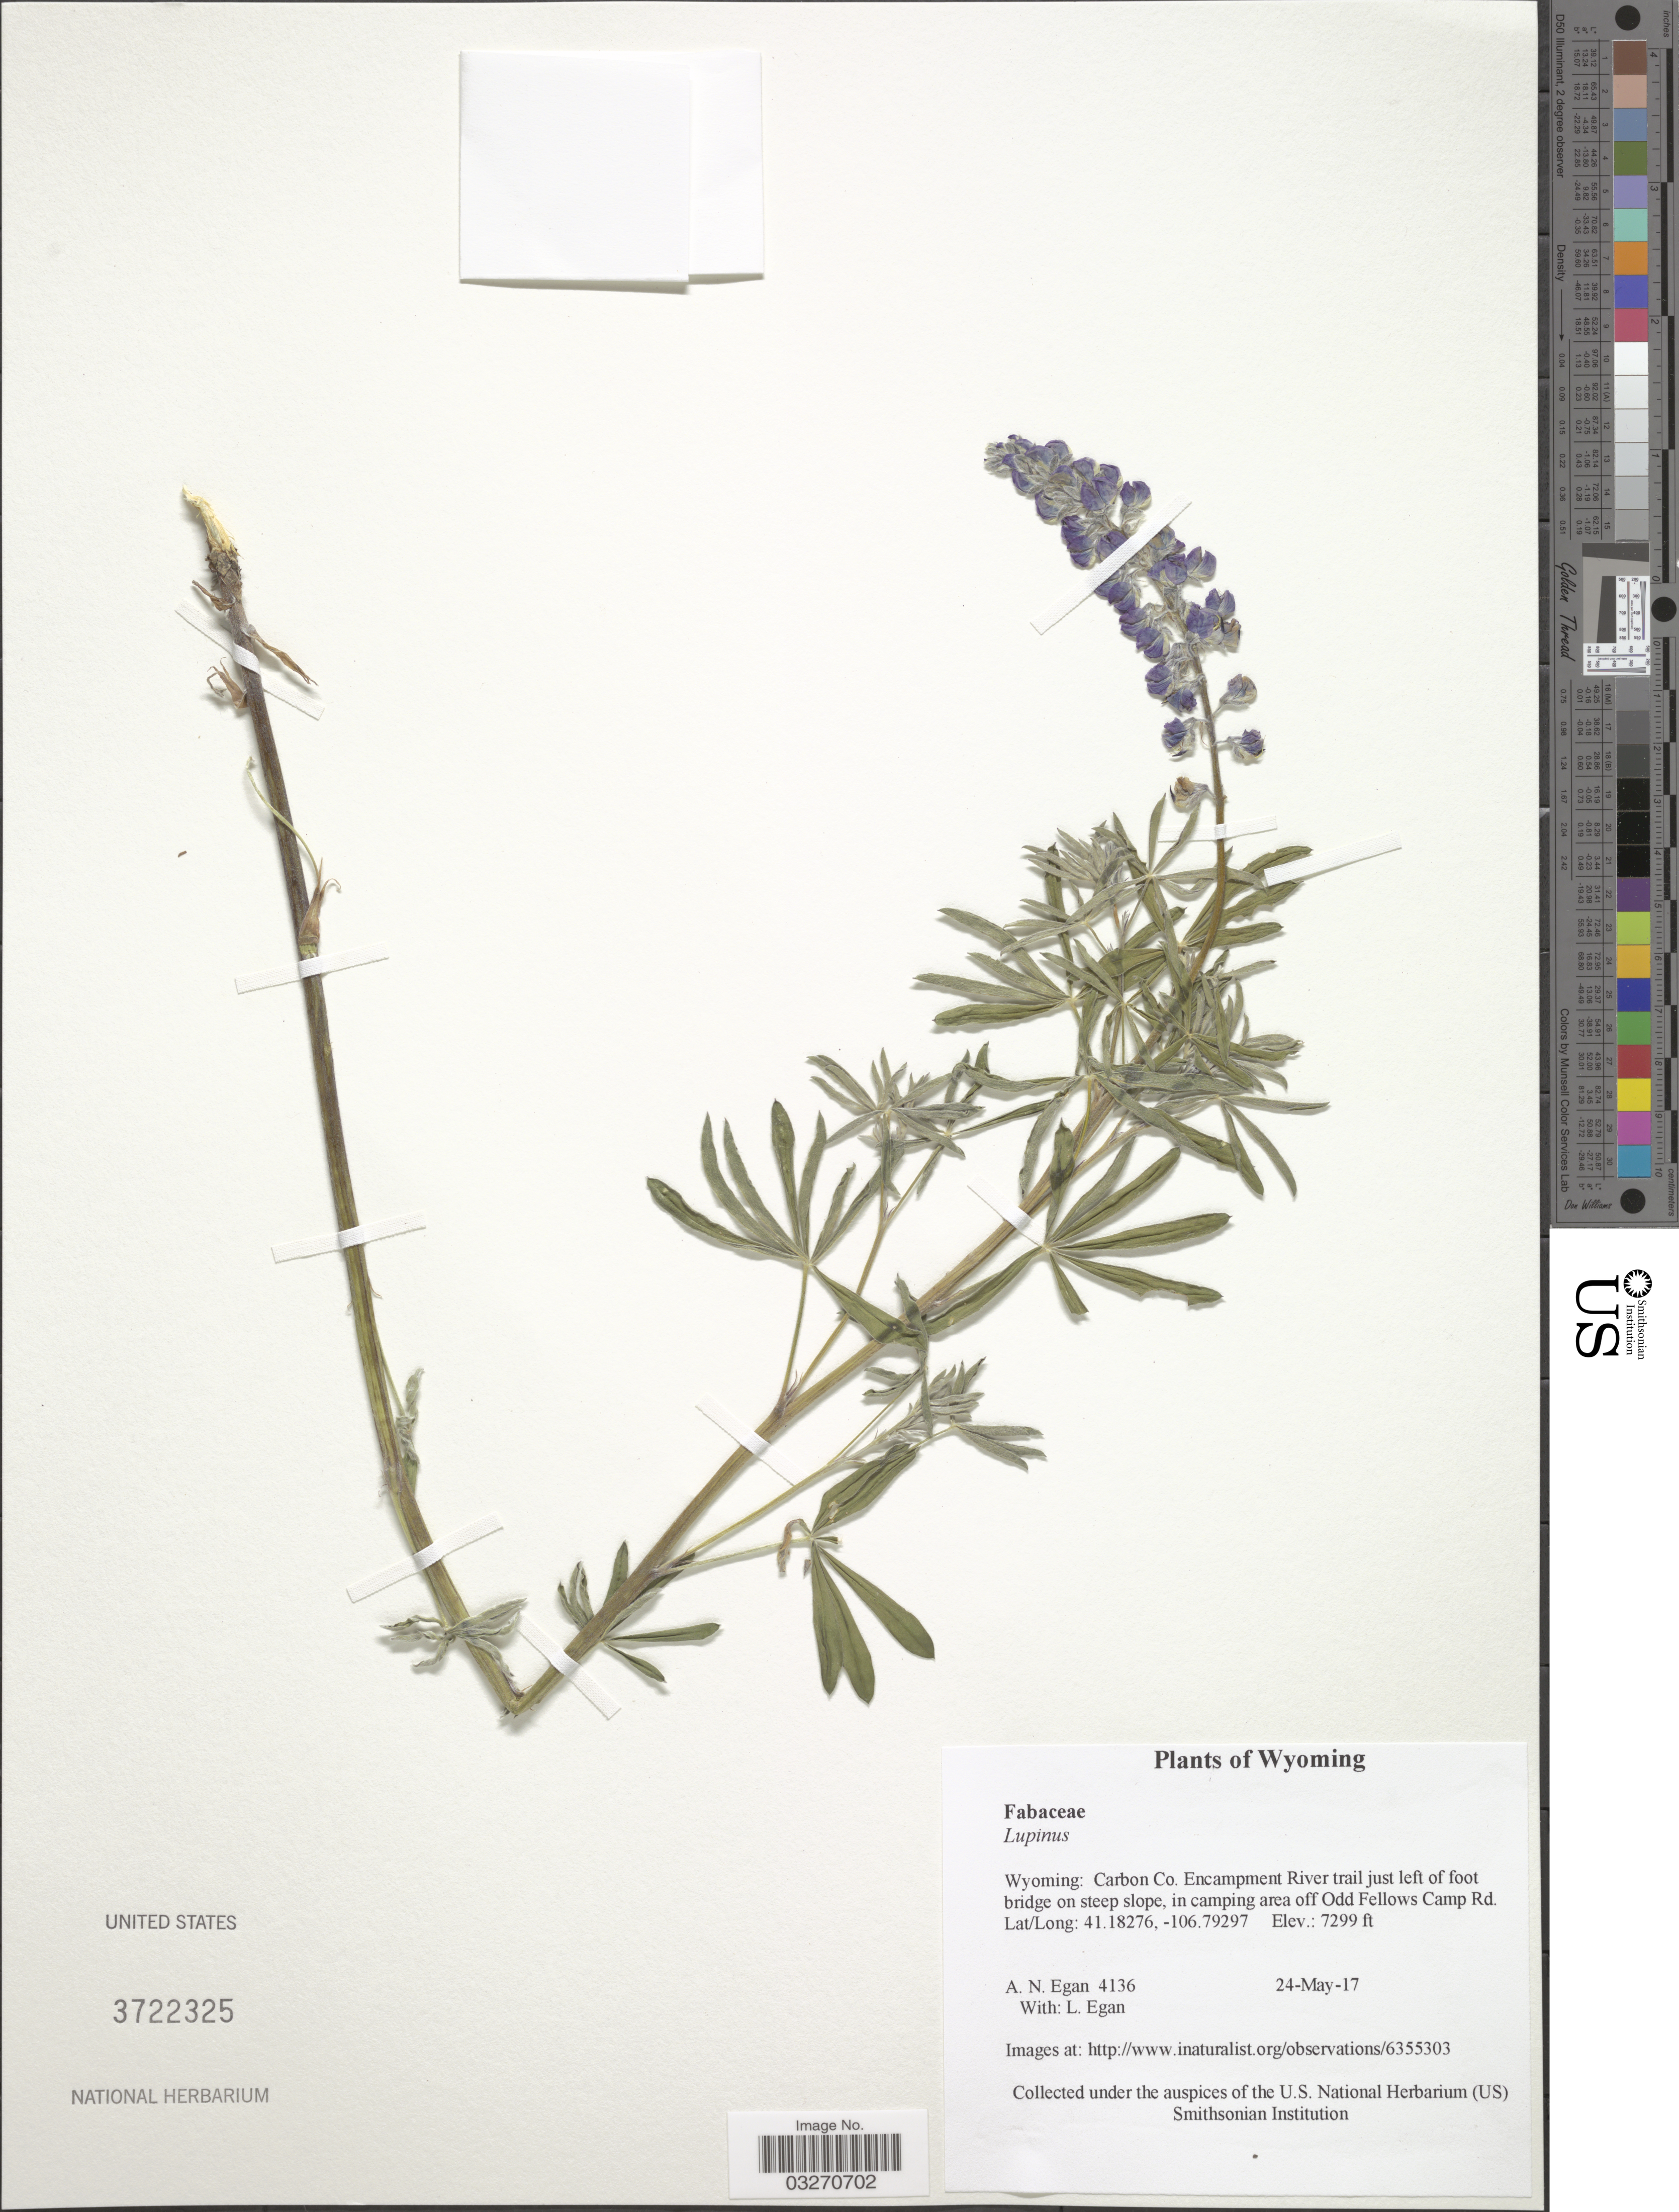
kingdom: Plantae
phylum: Tracheophyta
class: Magnoliopsida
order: Fabales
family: Fabaceae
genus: Lupinus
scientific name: Lupinus sp.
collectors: A. N. Egan & L. Egan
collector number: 4136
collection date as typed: Transcribed d/m/y: 24/5/17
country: United States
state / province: Wyoming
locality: Carbon Co. Encampment River trail just left of foot bridge on steep slope, in camping area off Odd Fellows Camp Rd.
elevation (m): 2225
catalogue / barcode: US 3722325